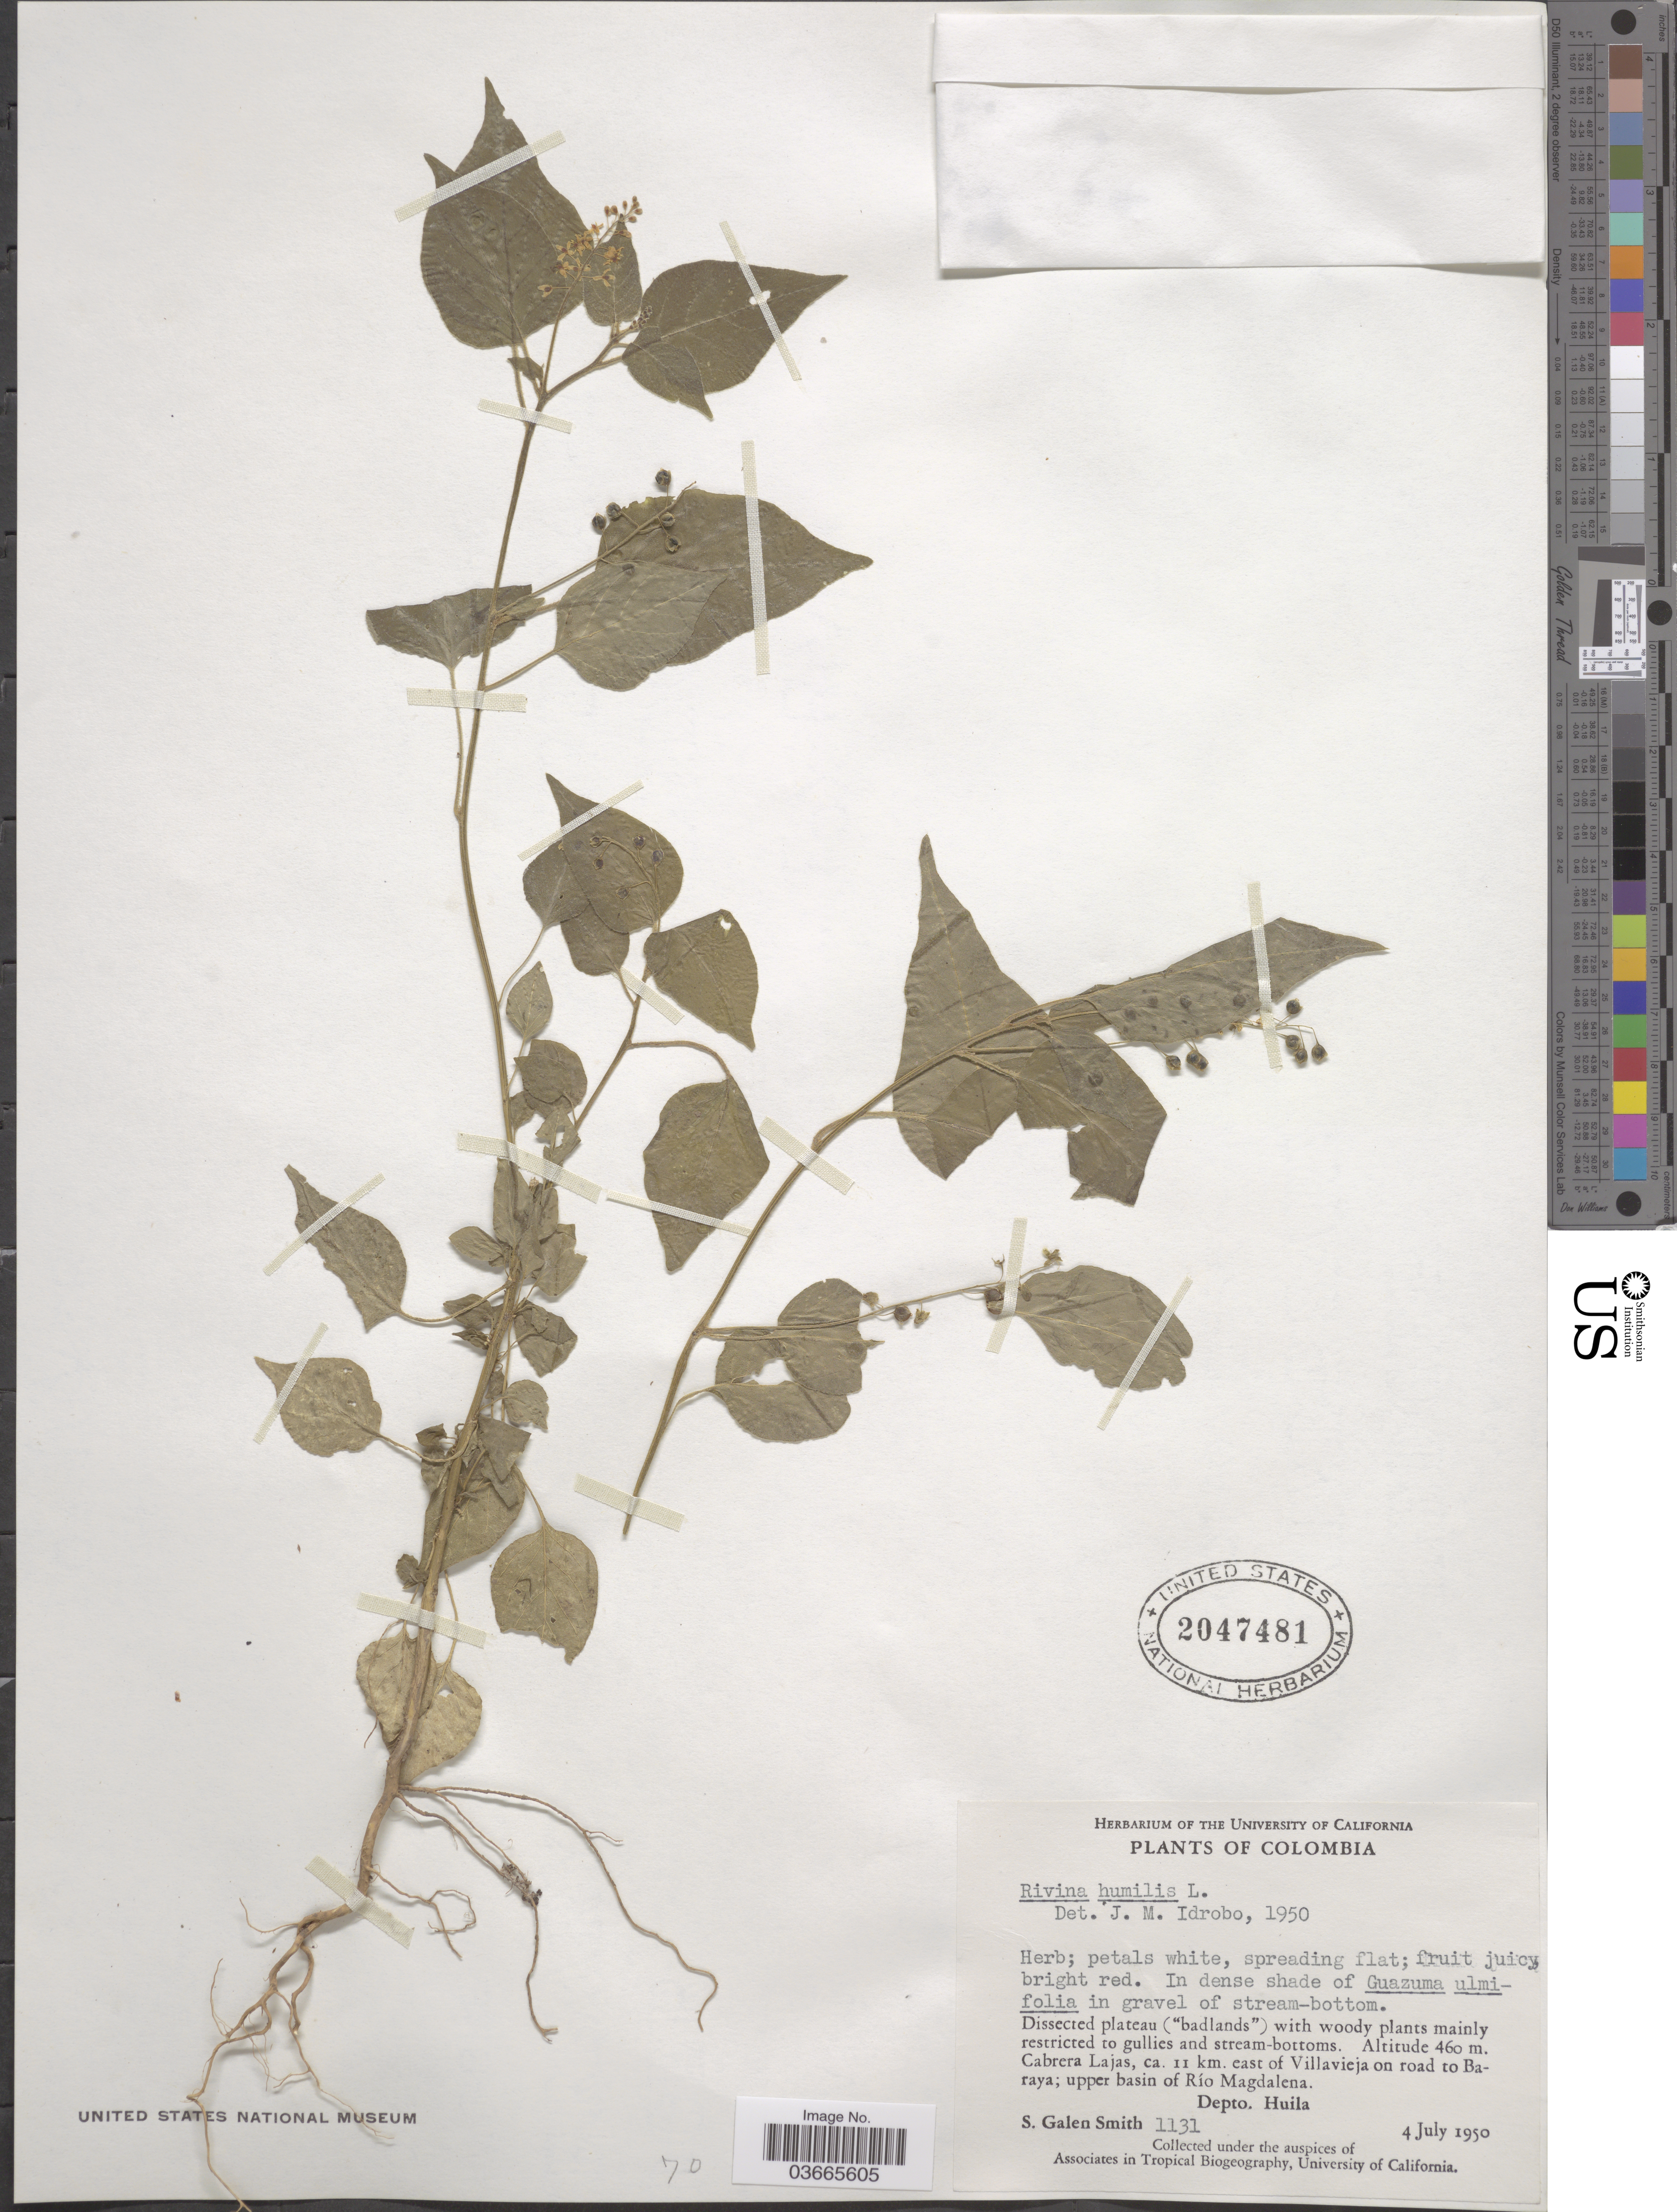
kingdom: Plantae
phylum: Tracheophyta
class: Magnoliopsida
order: Caryophyllales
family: Phytolaccaceae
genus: Rivina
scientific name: Rivina humilis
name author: L.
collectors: S. G. Smith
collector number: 1131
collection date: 1950-07-04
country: Colombia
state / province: Huila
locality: Cabrera Lajas, ca. 11 km. east of Villavieja on road to Baraya; upper basin of Río Magdalena. Depto. Huila.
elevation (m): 460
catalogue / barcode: US 2047481